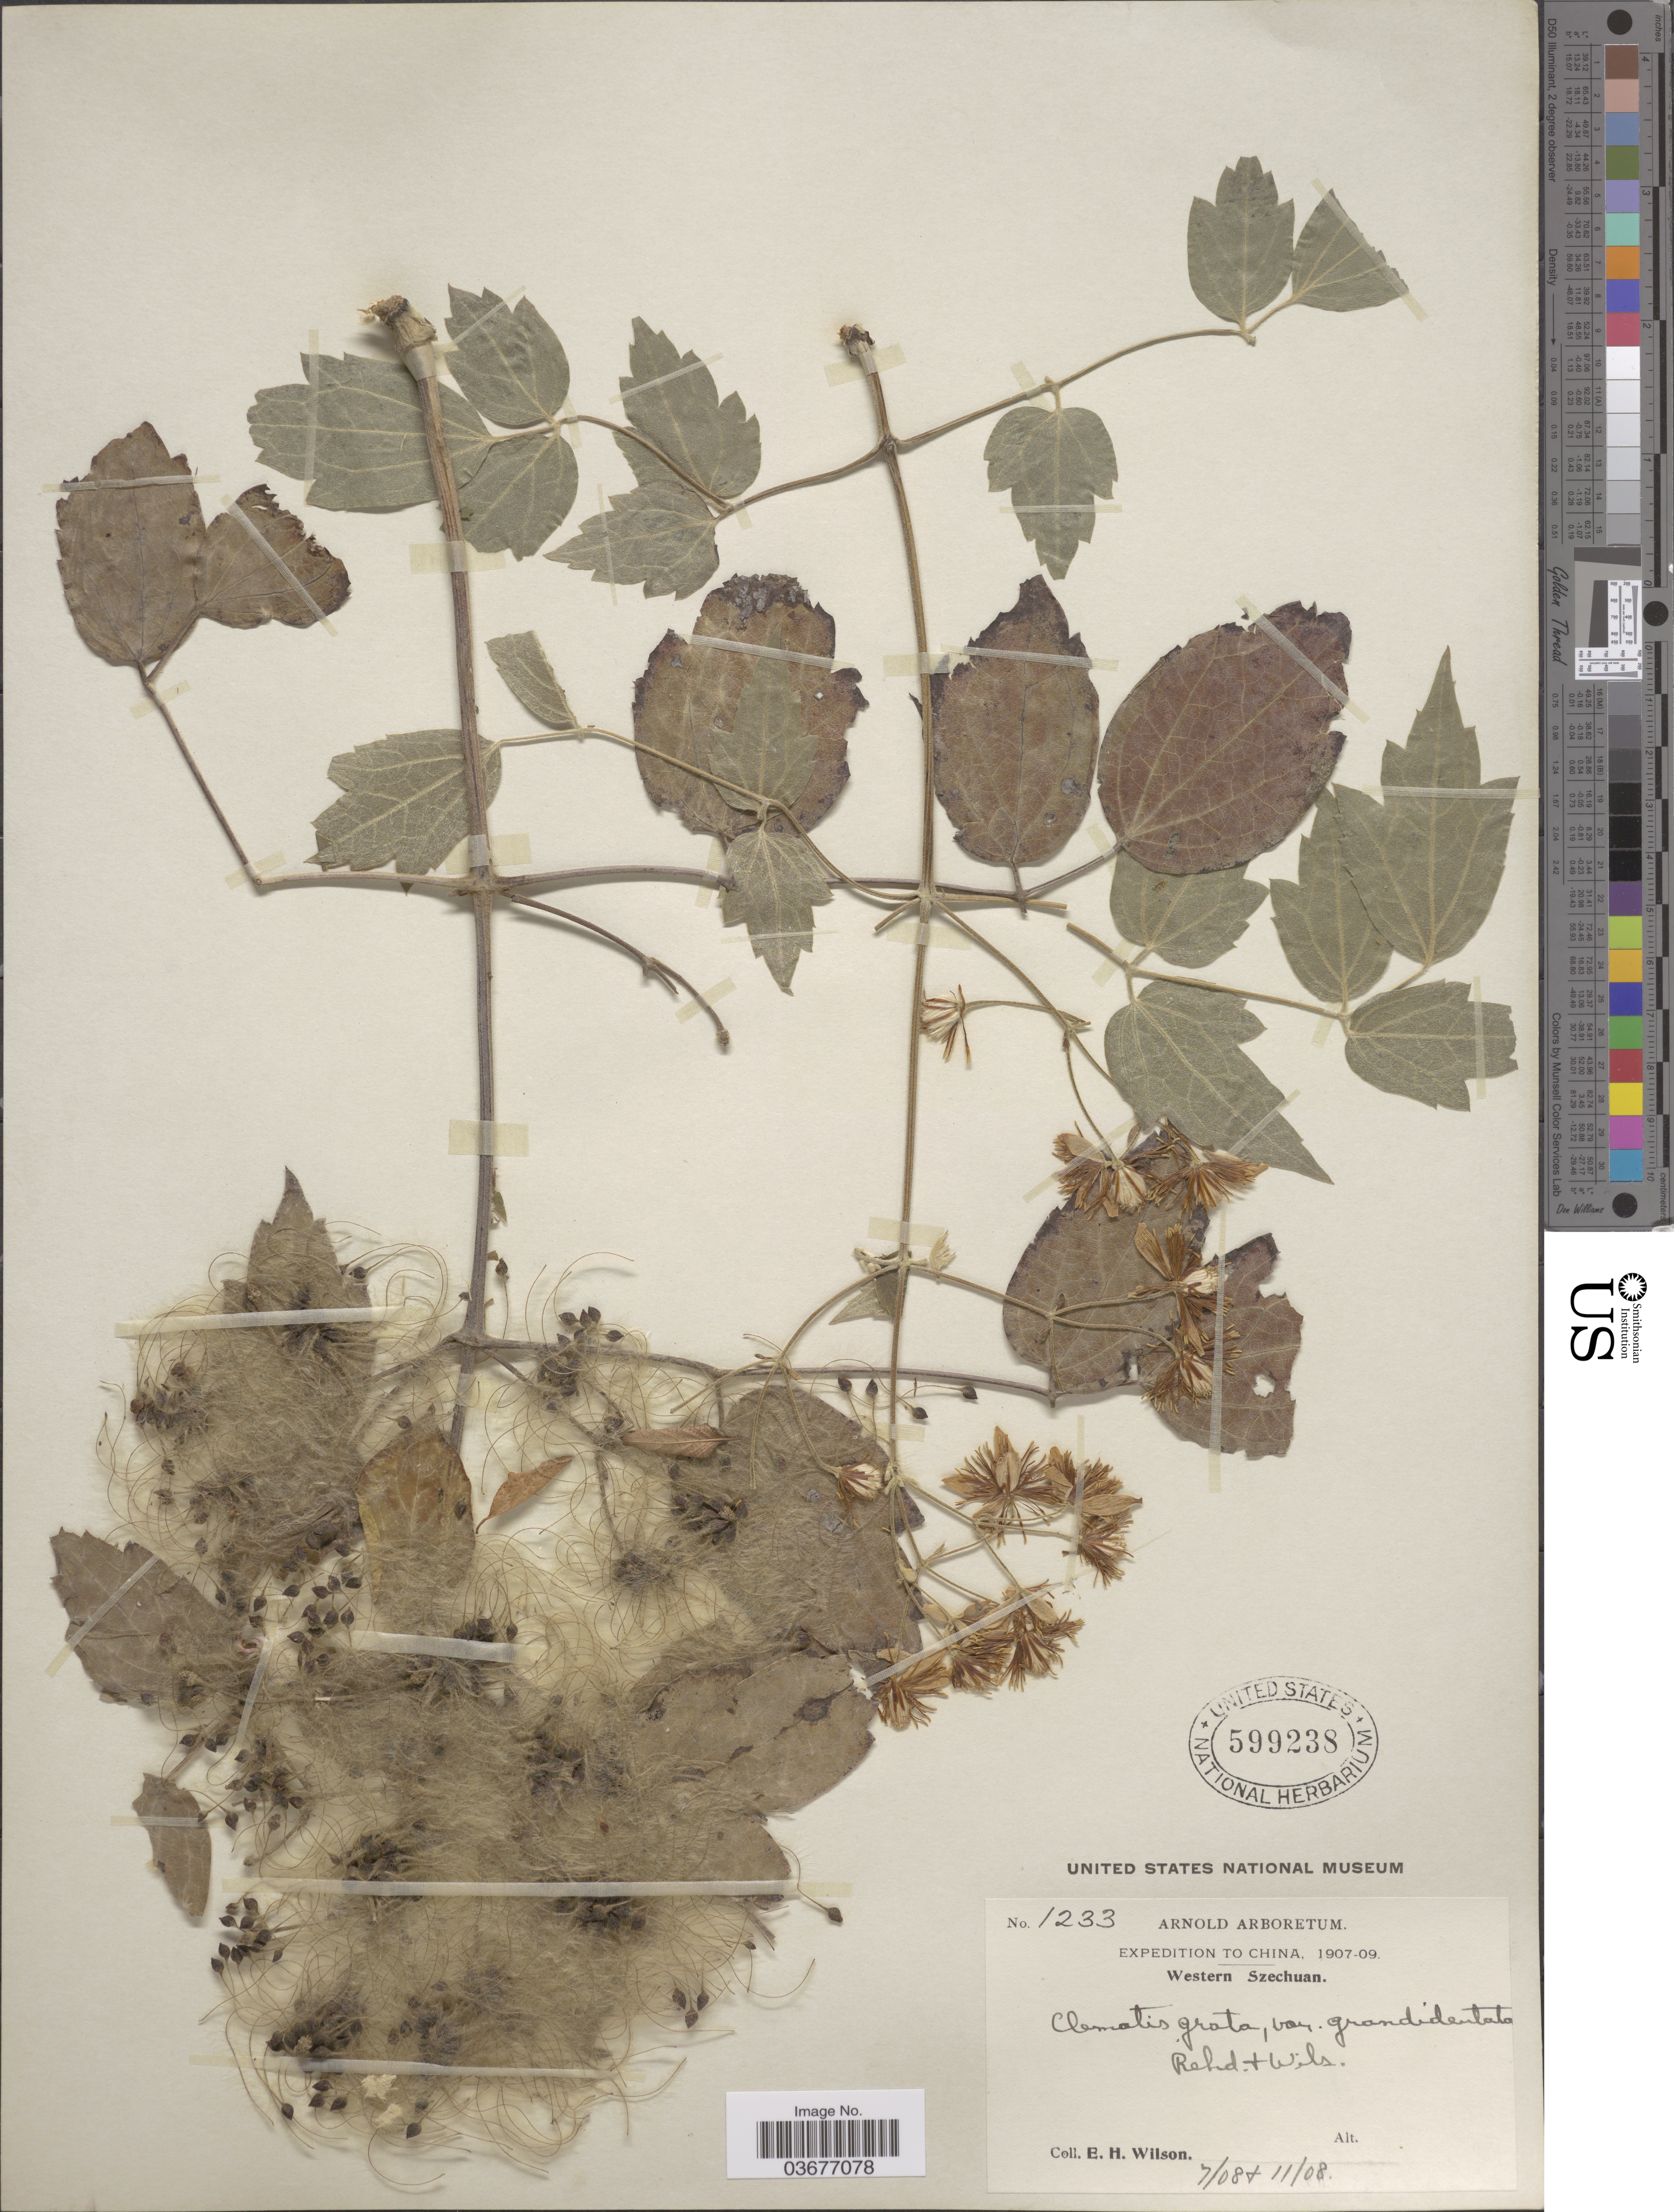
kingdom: Plantae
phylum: Tracheophyta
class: Magnoliopsida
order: Ranunculales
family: Ranunculaceae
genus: Clematis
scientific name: Clematis grata var. grandidentata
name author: Rehder & E.H. Wilson in Sarg.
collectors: E. Wilson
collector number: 1233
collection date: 1908-07/1908-11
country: China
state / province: Sichuan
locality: Western Szechuan.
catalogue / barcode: US 599238